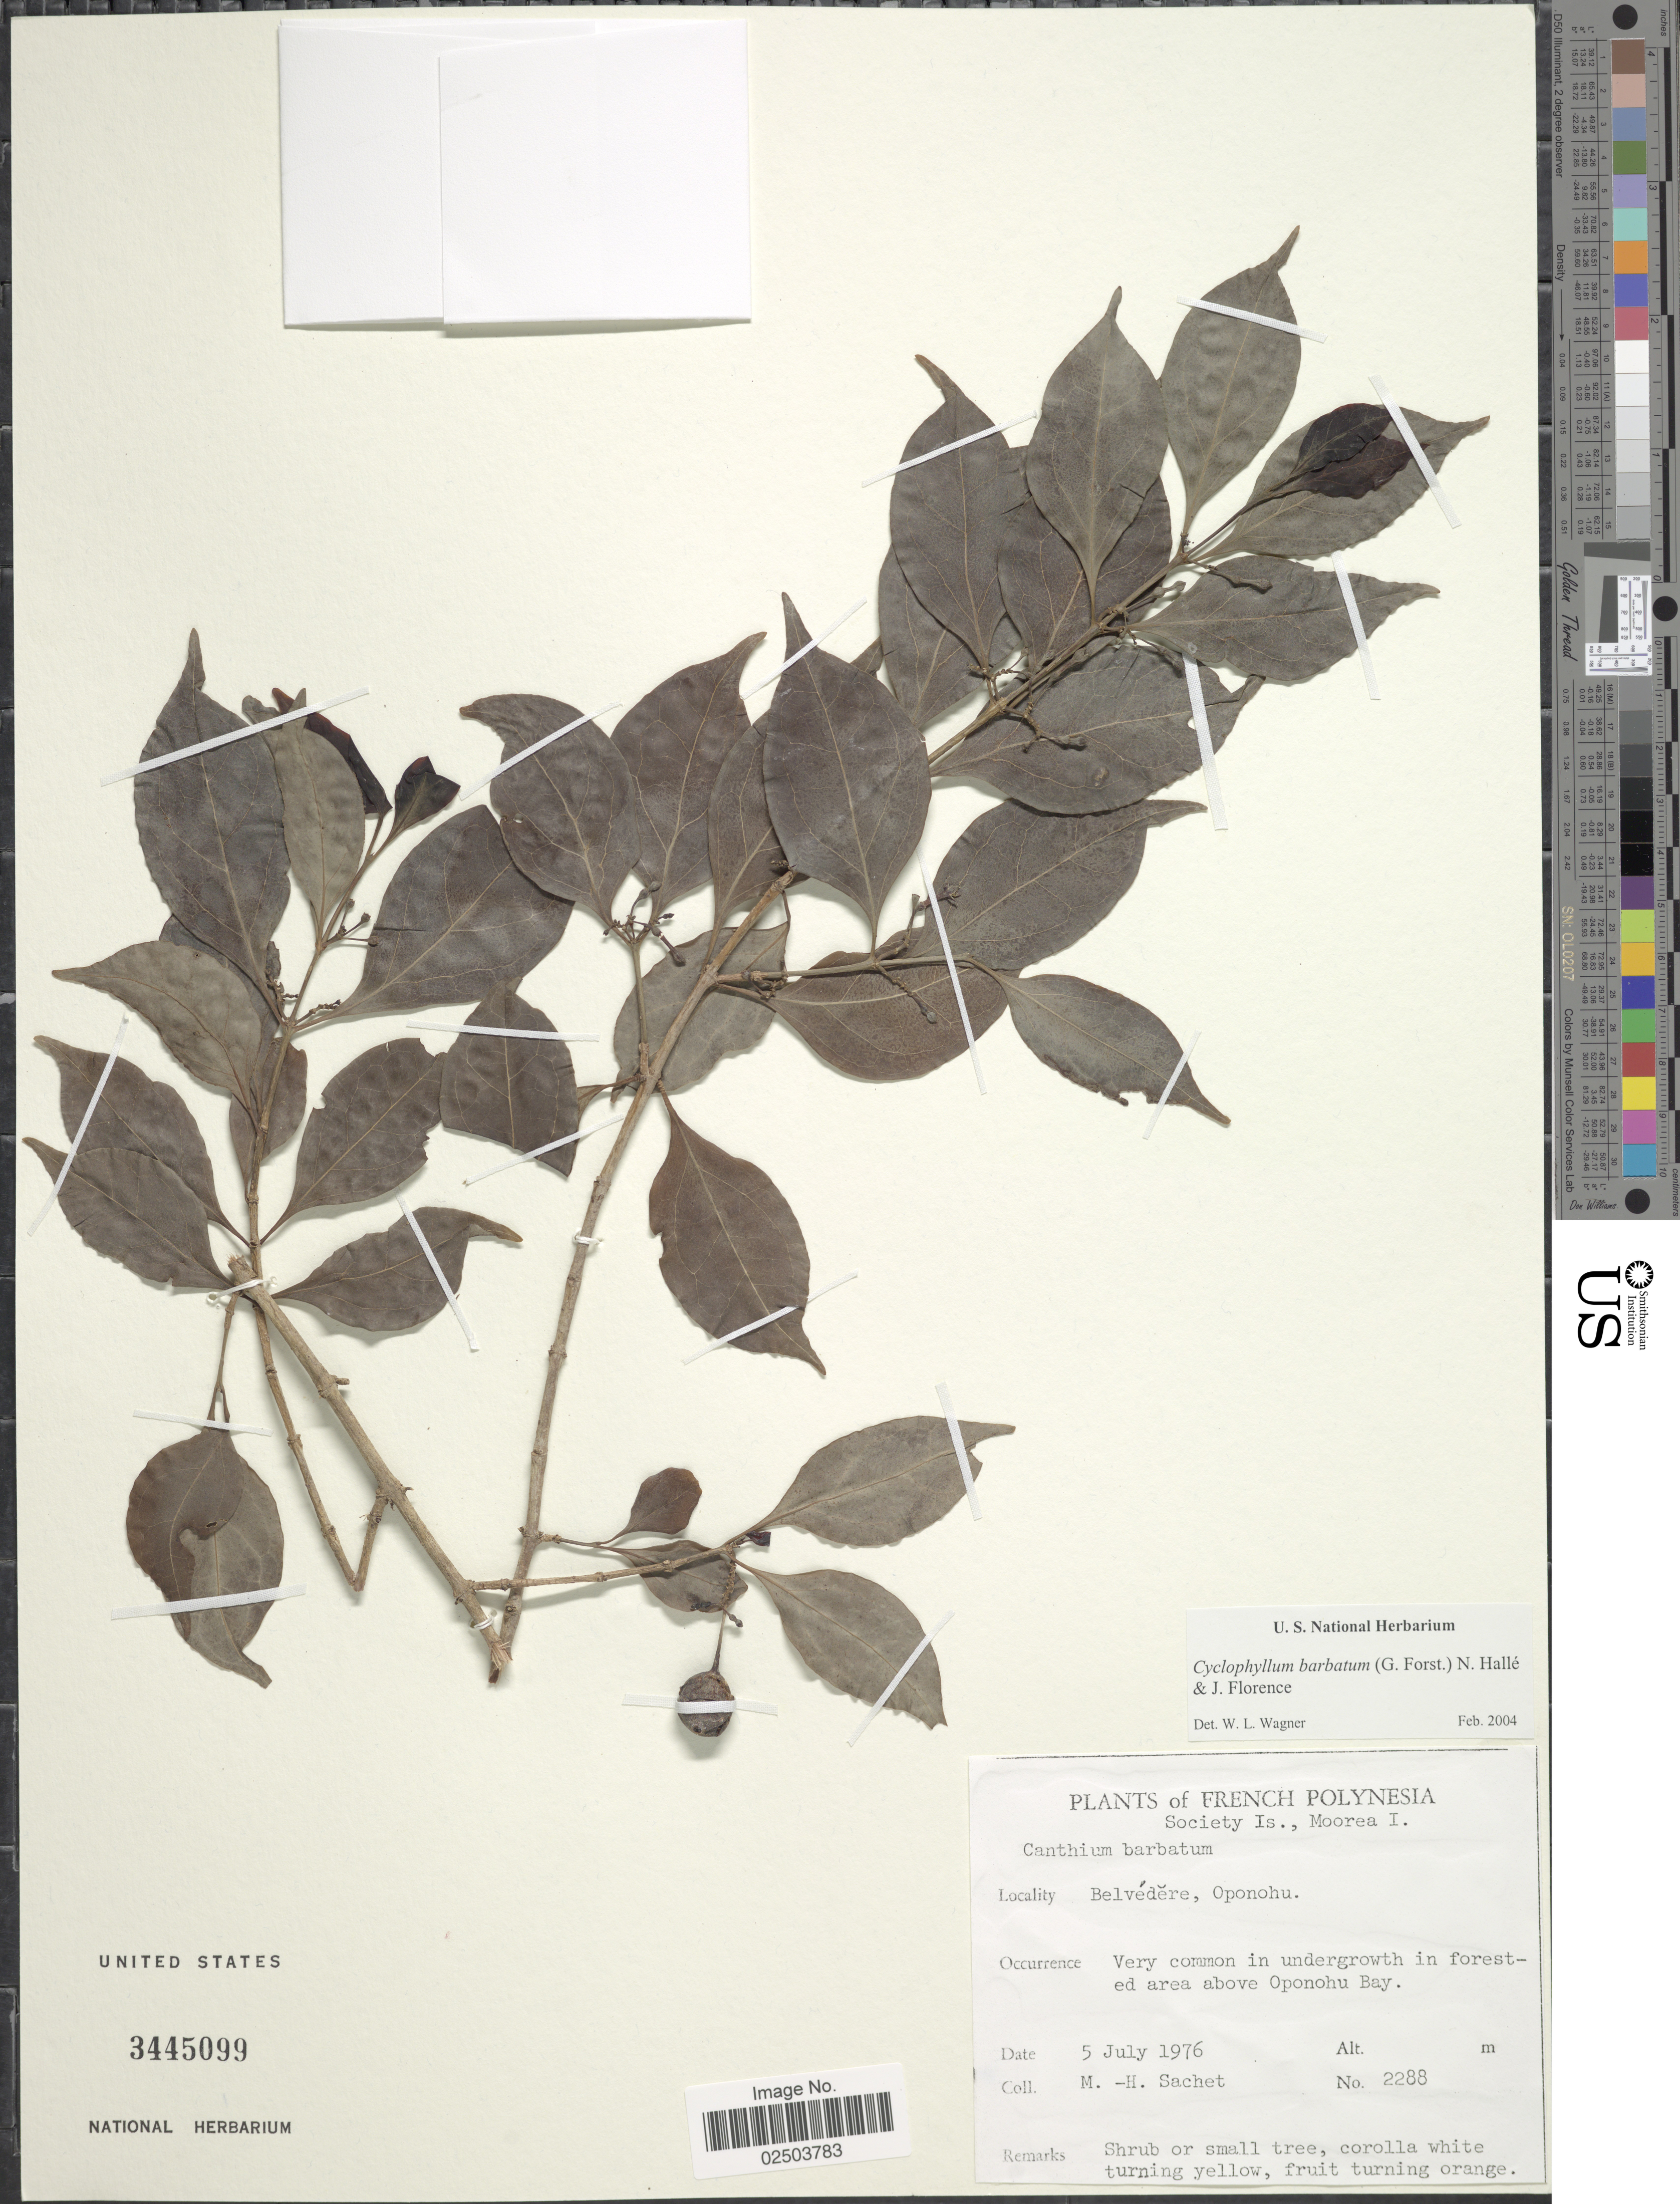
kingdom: Plantae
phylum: Tracheophyta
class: Magnoliopsida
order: Gentianales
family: Rubiaceae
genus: Cyclophyllum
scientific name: Cyclophyllum barbatum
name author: (G. Forst.) N. Hallé & J. Florence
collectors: M.-H. Sachet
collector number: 2288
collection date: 1976-07-05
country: French Polynesia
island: Moorea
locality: Society Is., Moorea I. Belvedere, Oponohu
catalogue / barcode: US 3445099